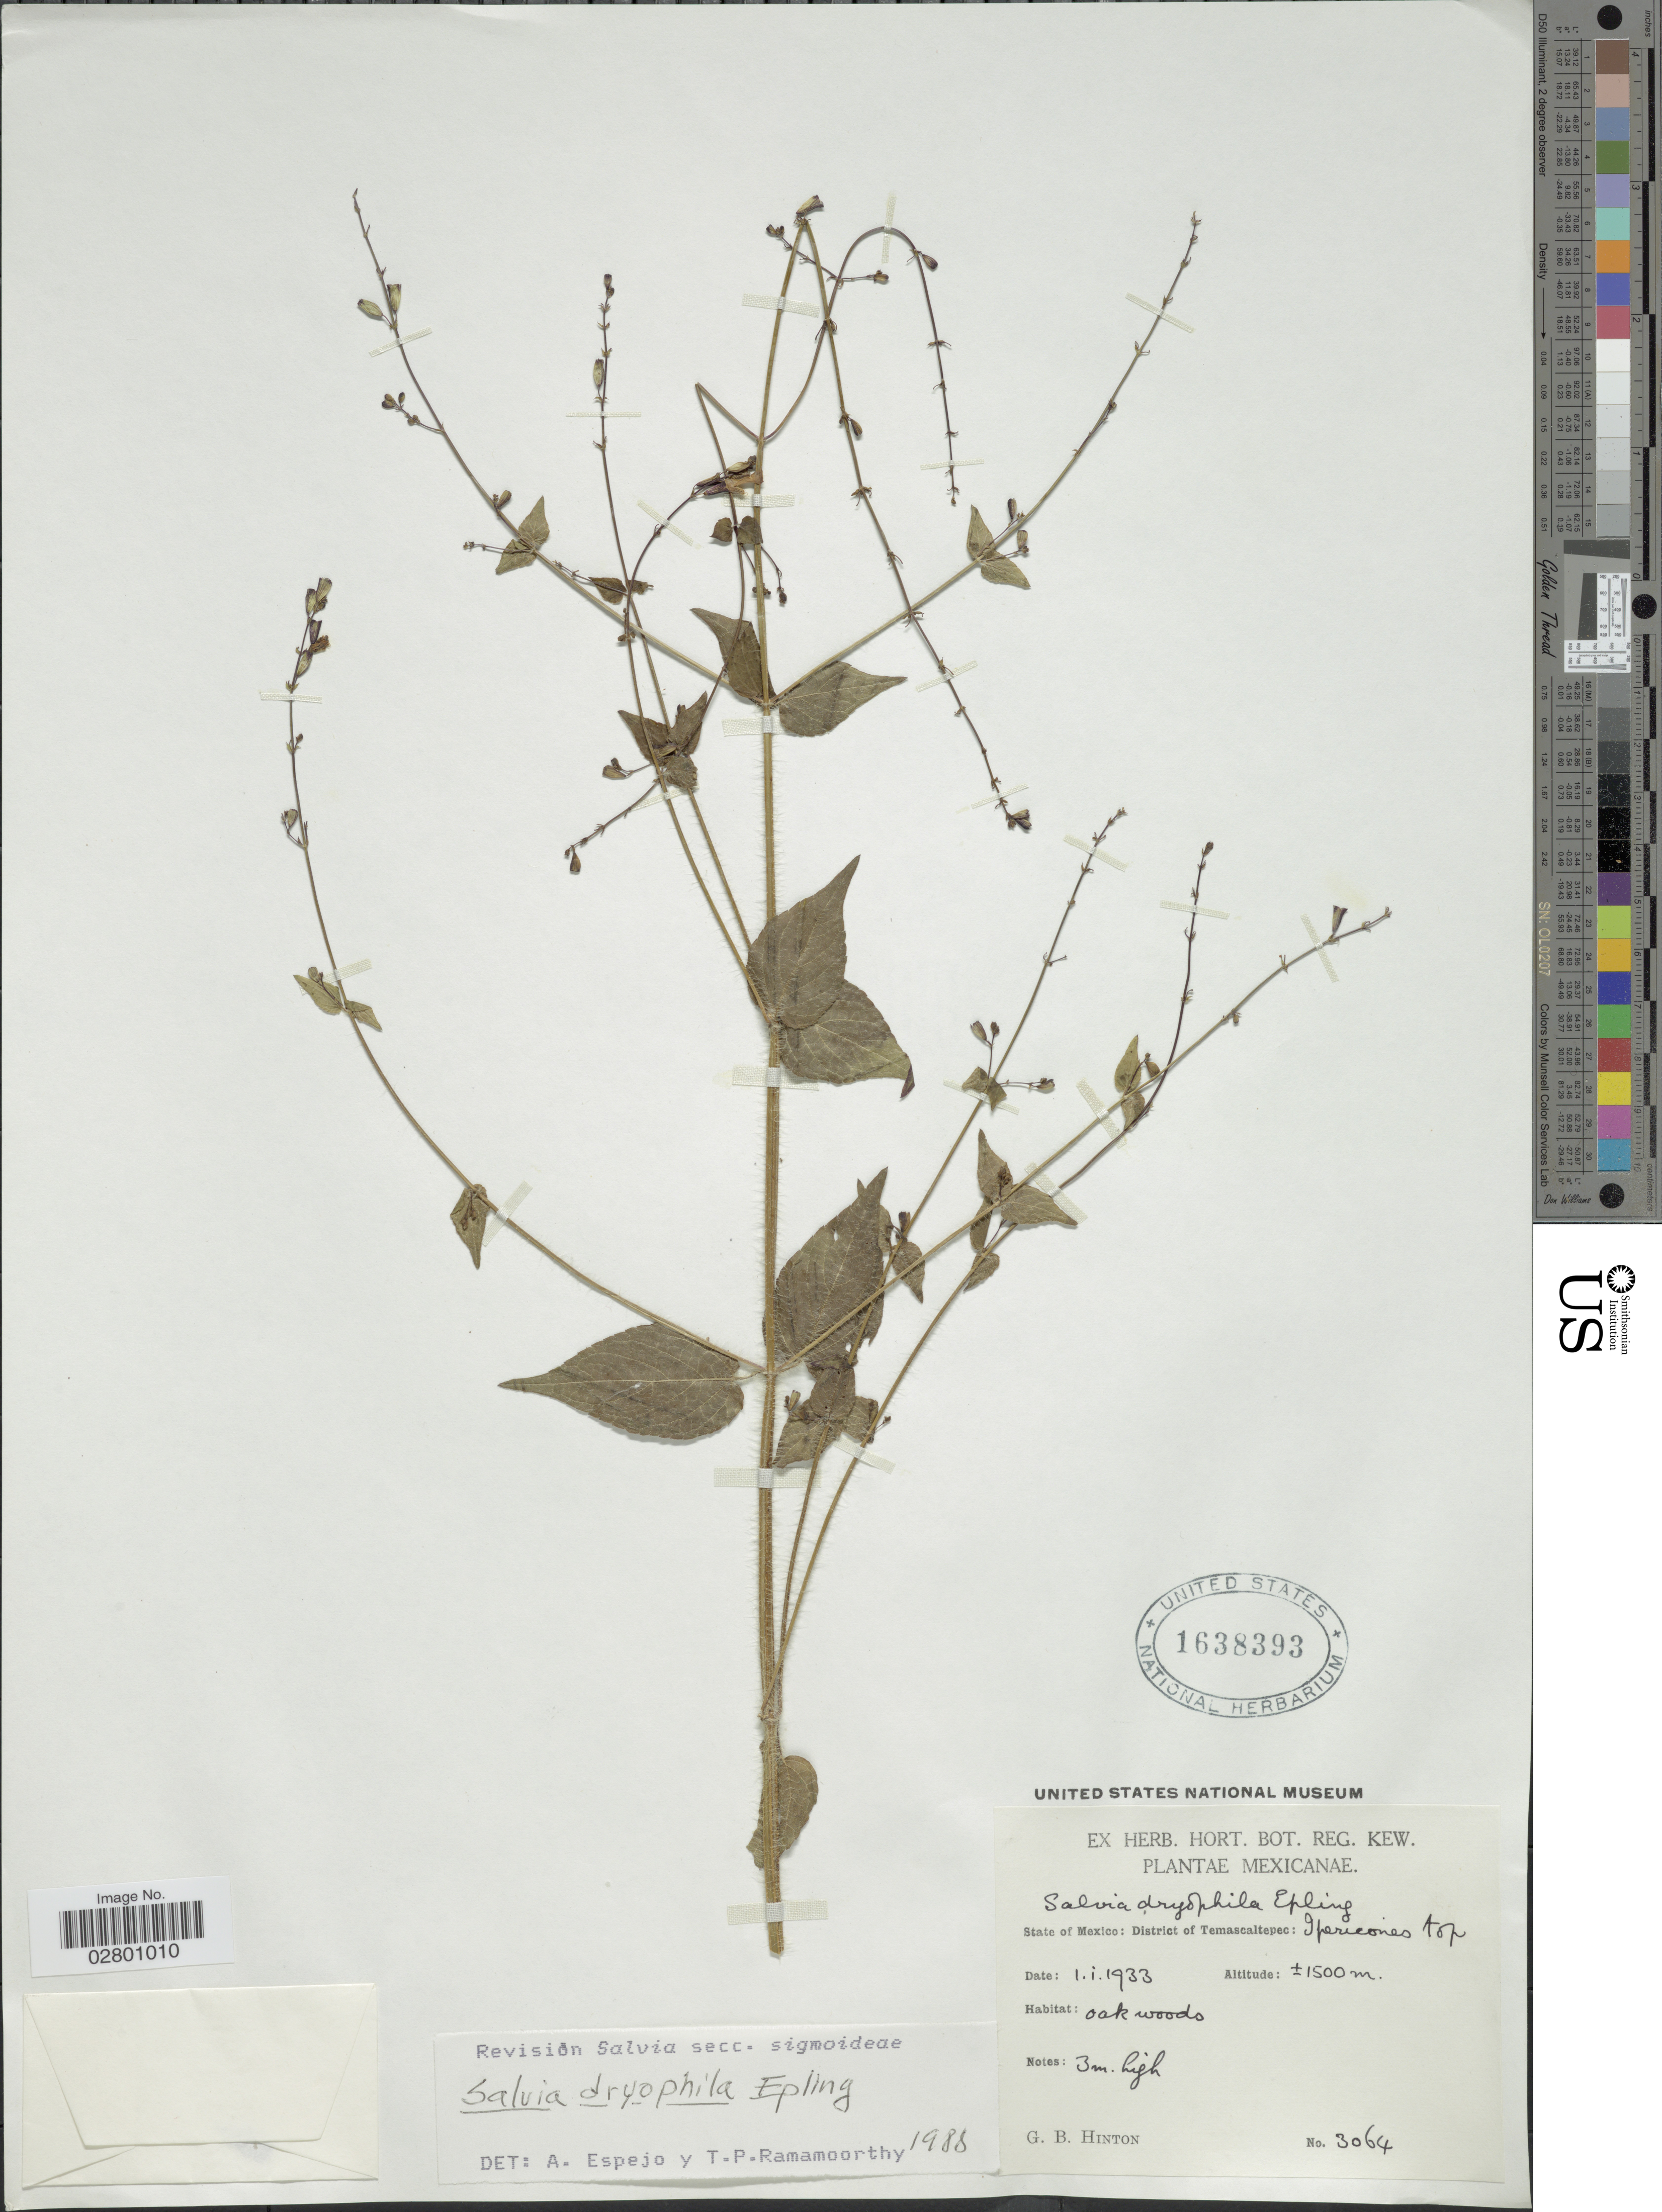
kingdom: Plantae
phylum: Tracheophyta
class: Magnoliopsida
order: Lamiales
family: Lamiaceae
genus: Salvia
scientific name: Salvia dryophila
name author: Epling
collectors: G. B. Hinton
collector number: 3064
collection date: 1933-01-01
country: Mexico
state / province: México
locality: District of Temascaltepec: Ipericones top.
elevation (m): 1500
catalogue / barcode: US 1638393